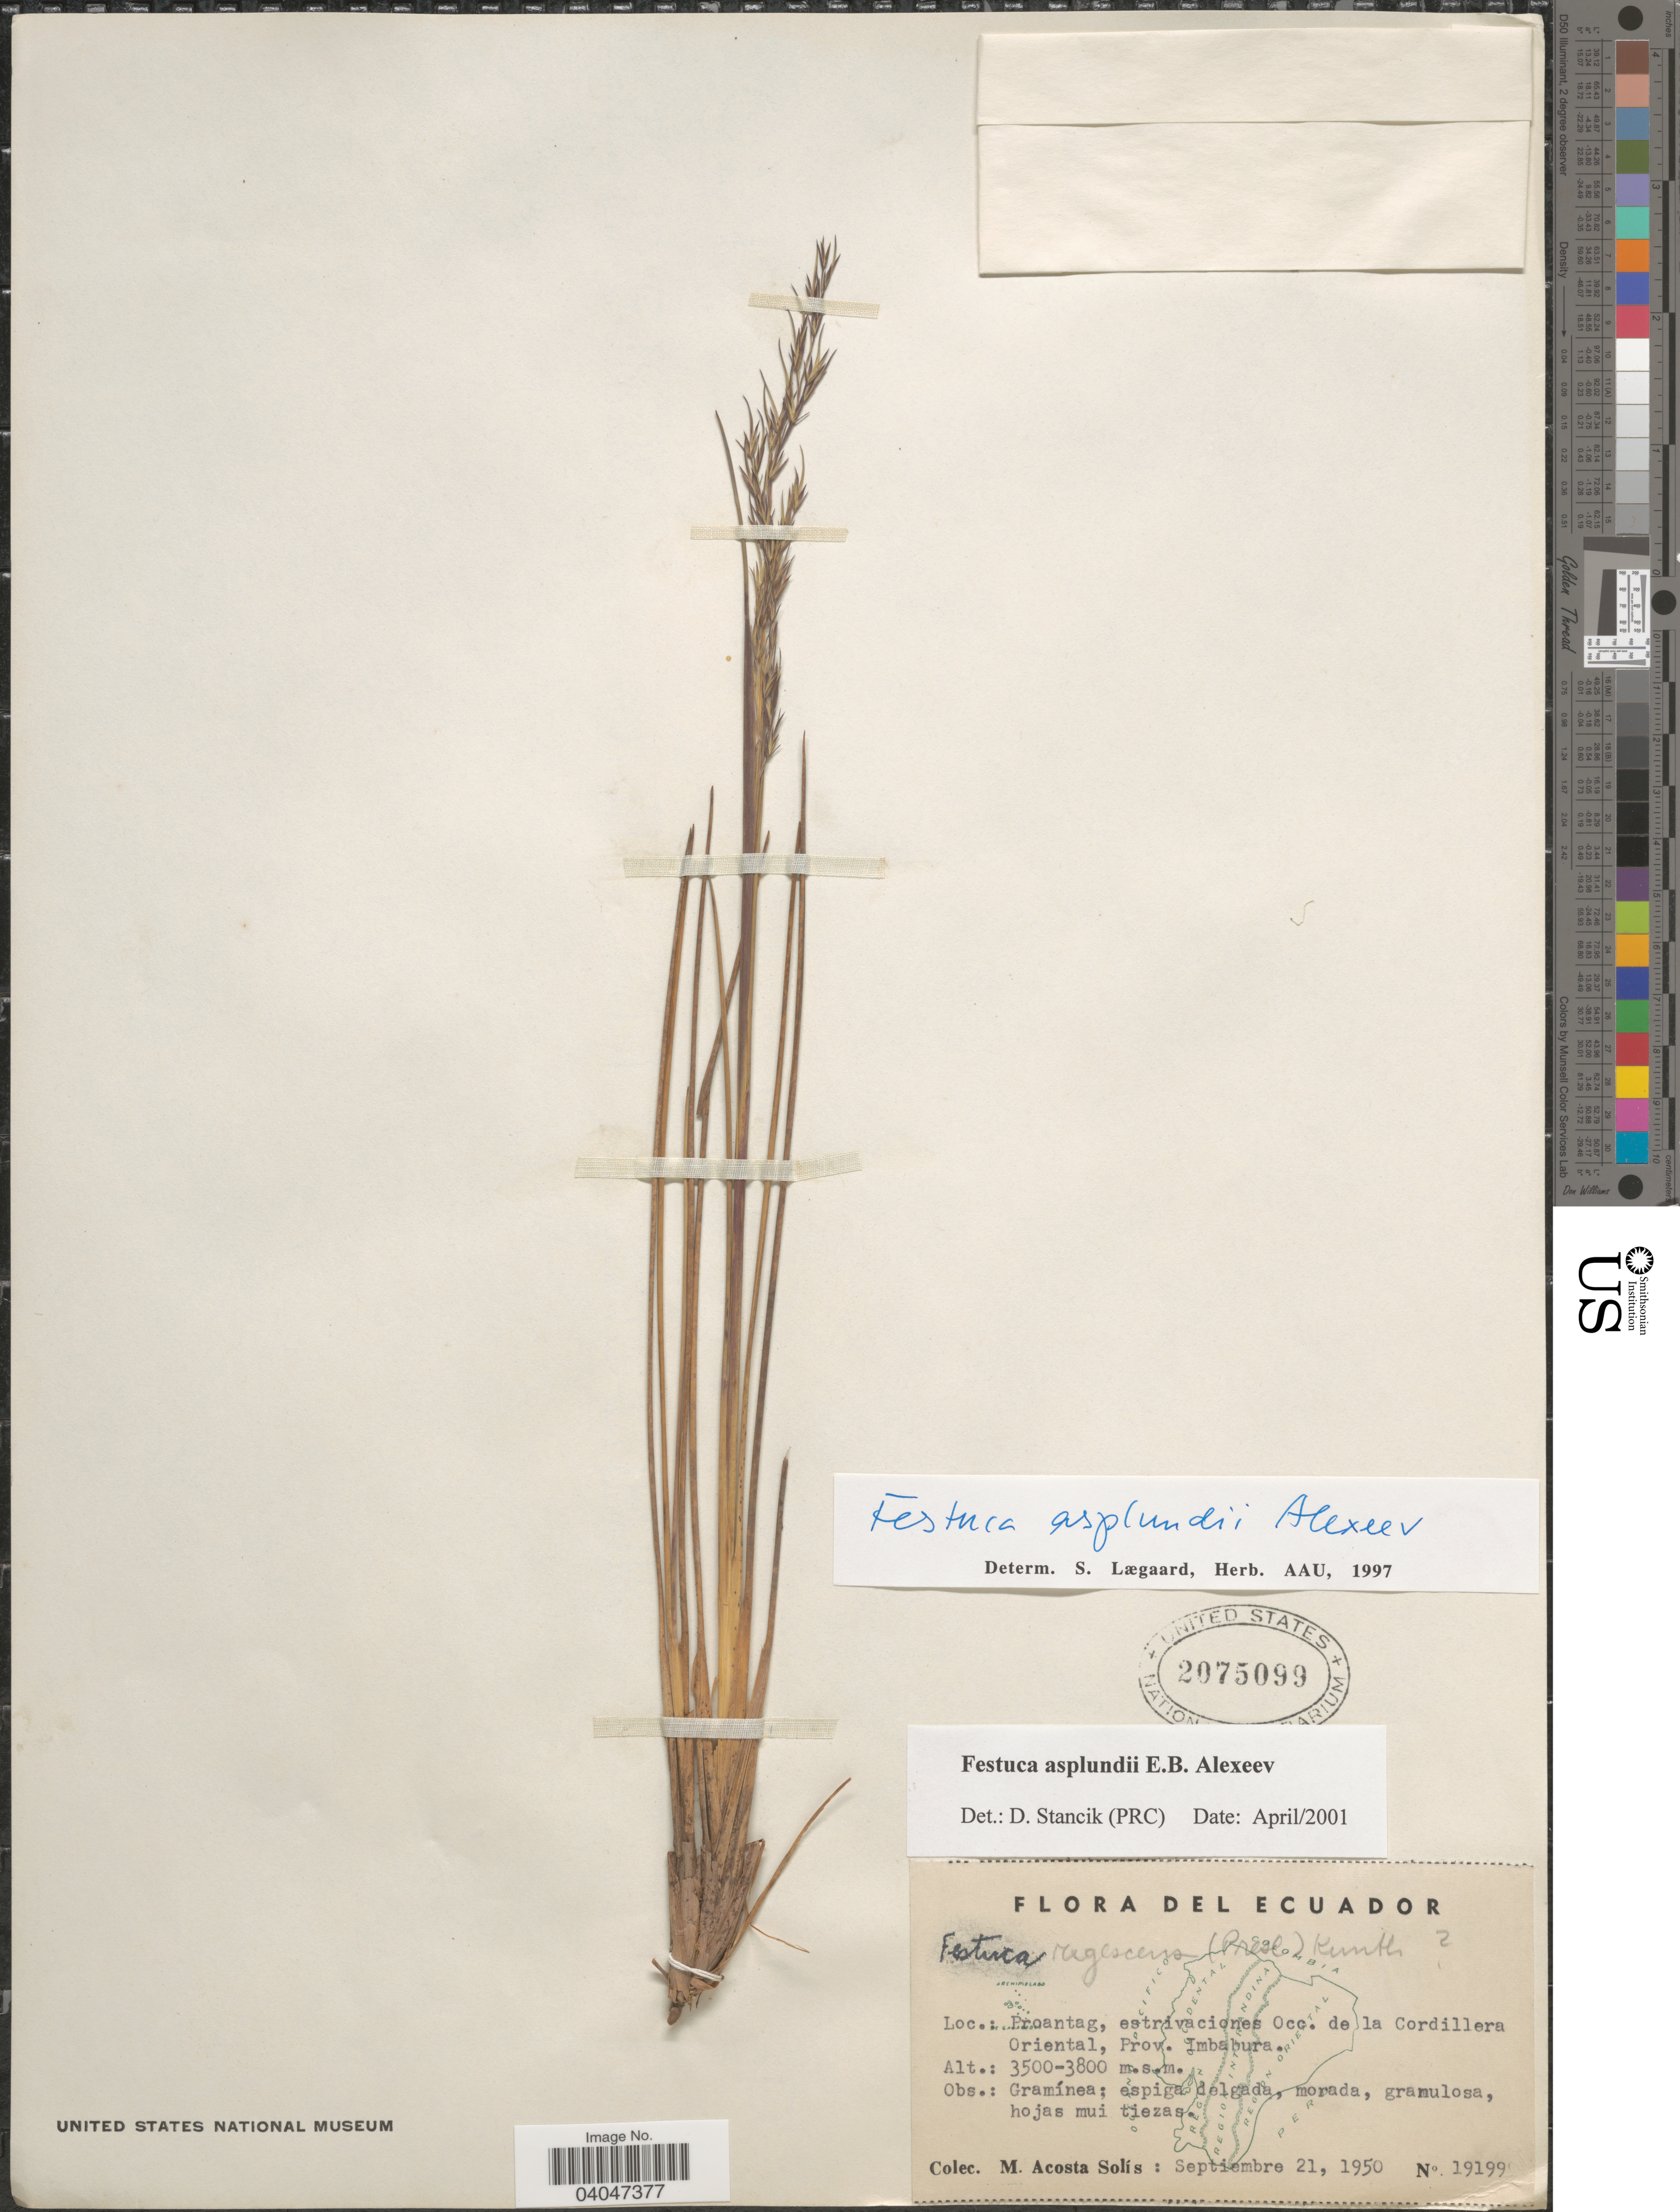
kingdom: Plantae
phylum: Tracheophyta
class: Liliopsida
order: Poales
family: Poaceae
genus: Festuca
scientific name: Festuca asplundii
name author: E.B. Alexeev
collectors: M. Acosta Solis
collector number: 19199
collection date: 1950-09-21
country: Ecuador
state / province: Imbabura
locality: Proantag, estrivaciones Occ. de la Cordillera Oriental.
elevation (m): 3500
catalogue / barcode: US 2075099